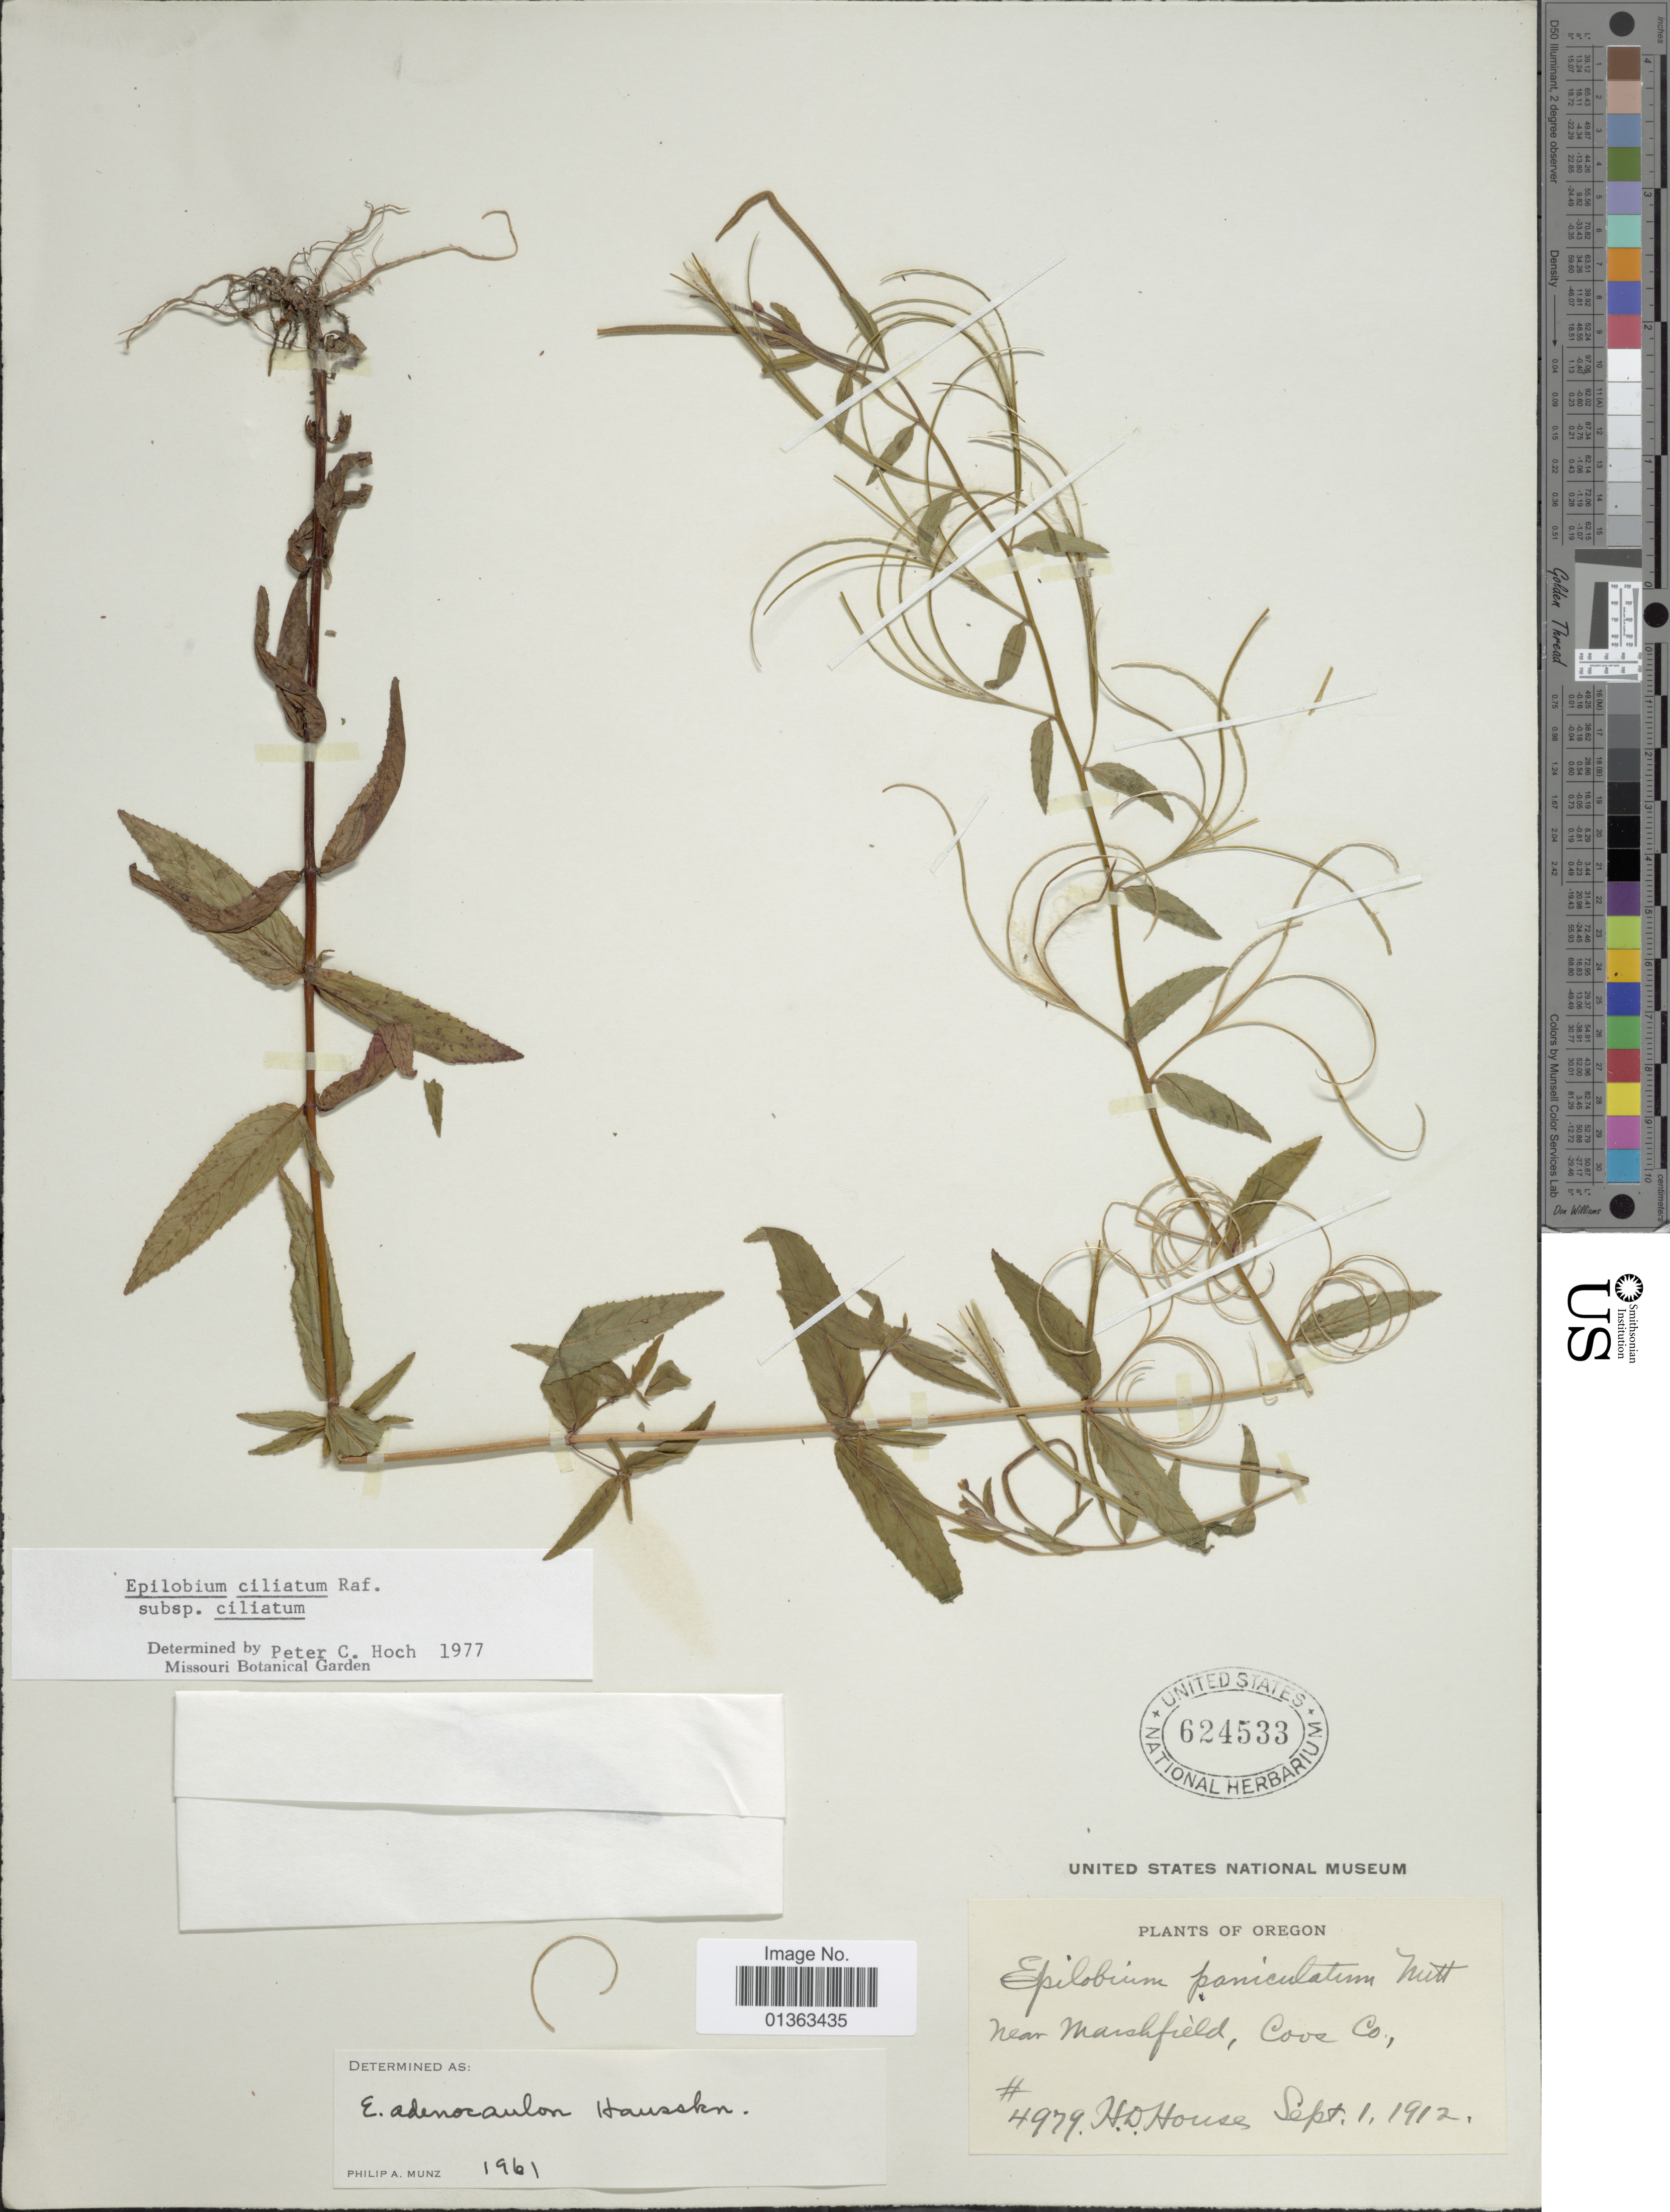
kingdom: Plantae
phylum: Tracheophyta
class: Magnoliopsida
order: Myrtales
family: Onagraceae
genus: Epilobium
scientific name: Epilobium ciliatum subsp. ciliatum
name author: Raf.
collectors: H. D. House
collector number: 4979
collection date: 1912-09-01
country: United States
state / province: Oregon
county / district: Coos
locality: Near Marshfield, Coos Co.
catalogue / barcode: US 624533